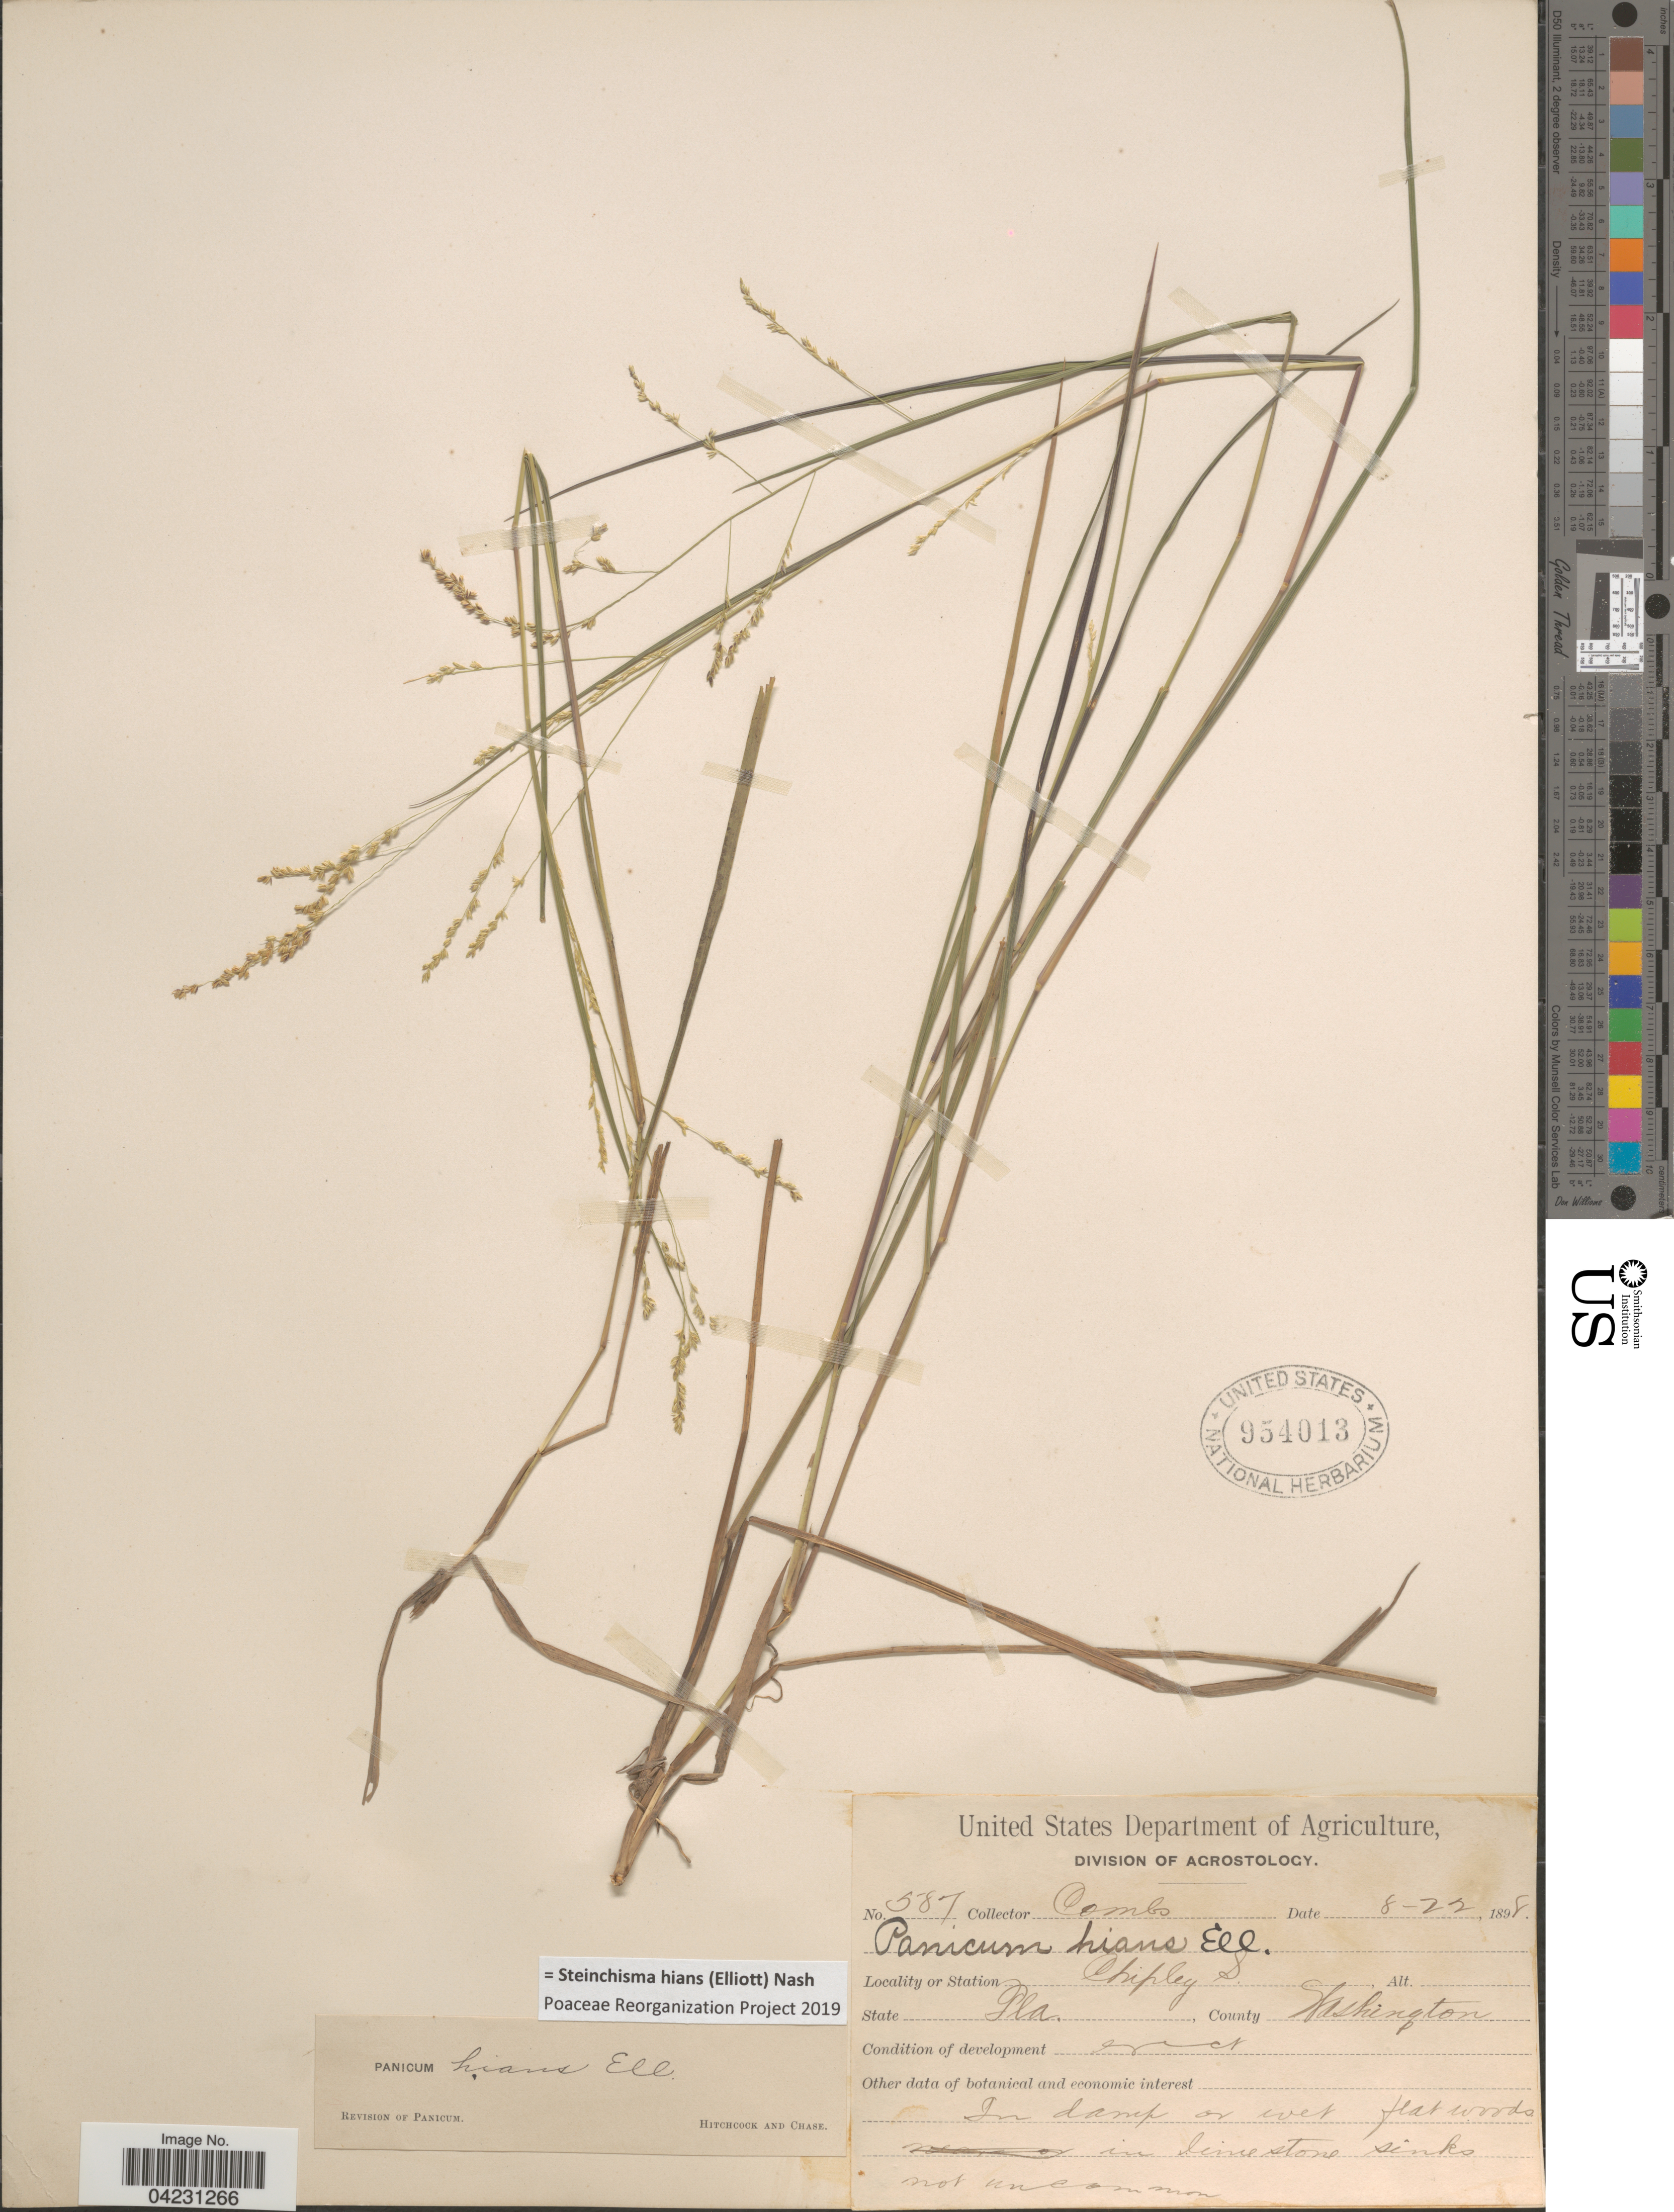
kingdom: Plantae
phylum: Tracheophyta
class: Liliopsida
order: Poales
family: Poaceae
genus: Steinchisma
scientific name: Steinchisma hians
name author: (Elliott) Nash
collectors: -. Combs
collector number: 587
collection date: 1898-08-22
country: United States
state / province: Florida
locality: Chipley. County Washington. In damp or wet flat woods in limestone sinks.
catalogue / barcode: US 954013